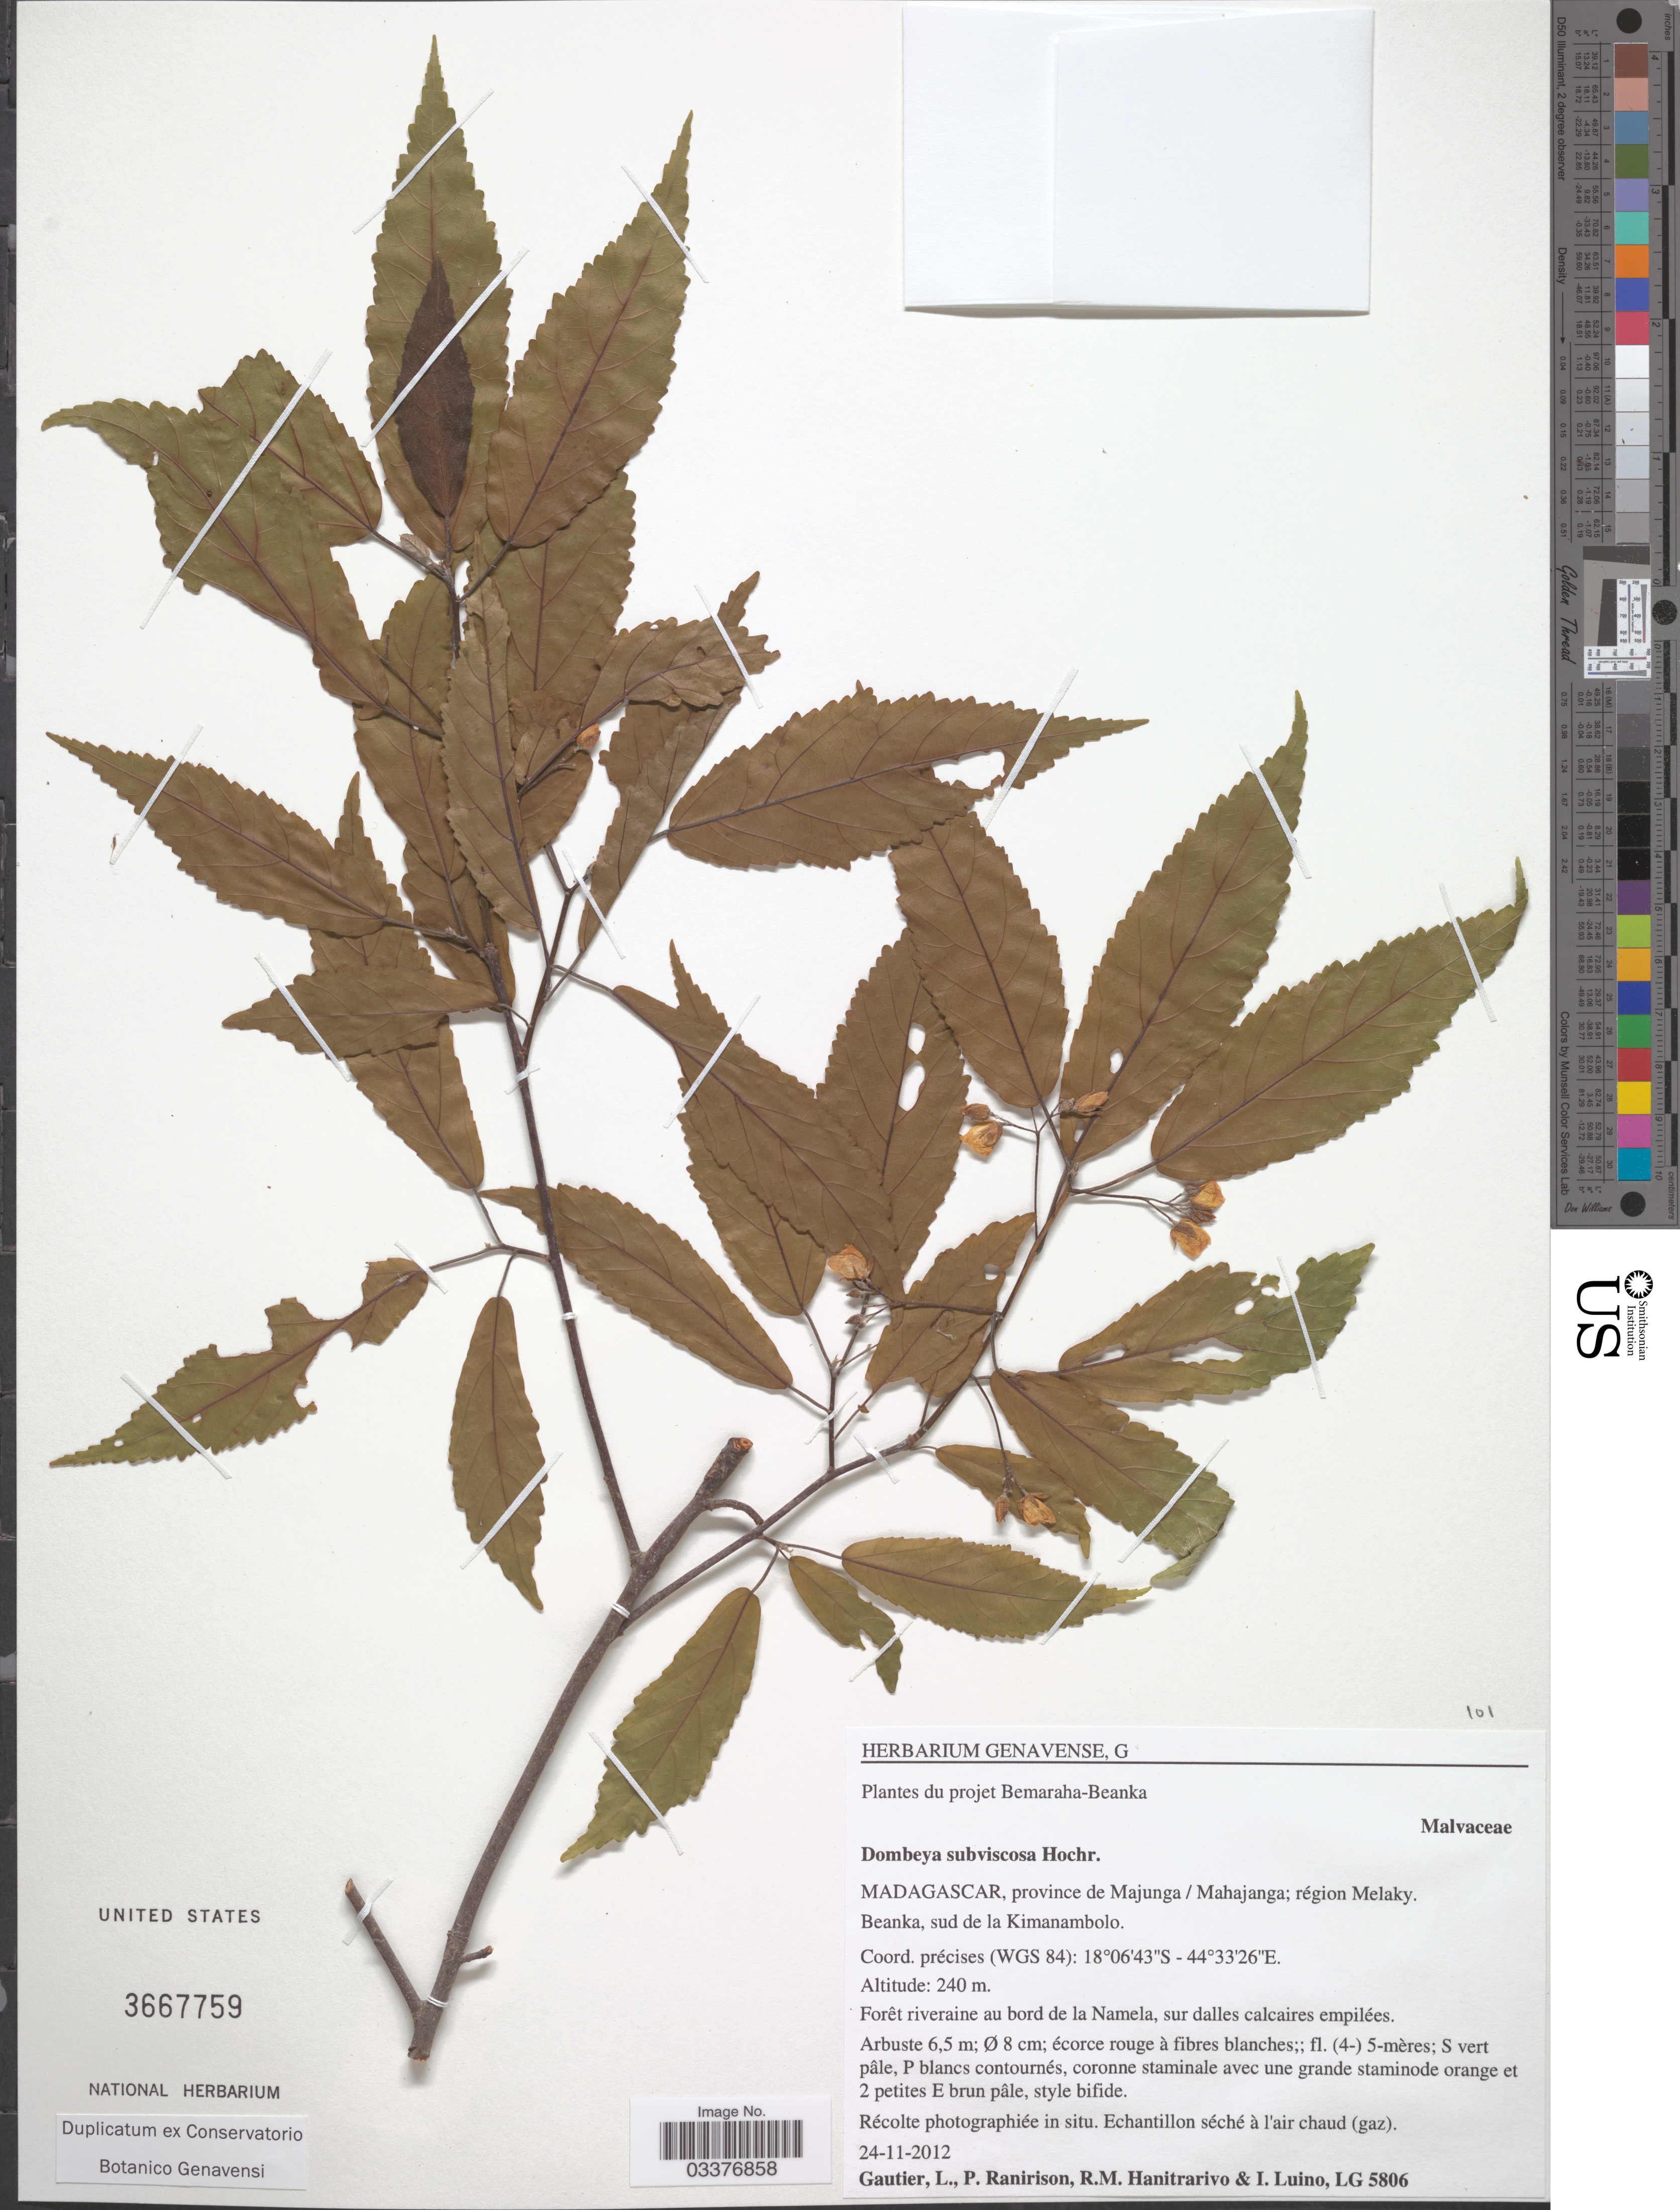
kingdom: Plantae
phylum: Tracheophyta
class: Magnoliopsida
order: Malvales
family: Malvaceae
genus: Dombeya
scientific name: Dombeya subviscosa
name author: Hochr.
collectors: L. Gautier, P. Ranirison, R. Hanitrarivo & I. Luino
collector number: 5806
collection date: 2012-11-24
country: Madagascar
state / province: Melaky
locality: Province de Majunga / Mahajanga; région Melaky. Beanka, sud de la Kimanambolo.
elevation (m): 240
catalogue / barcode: US 3667759